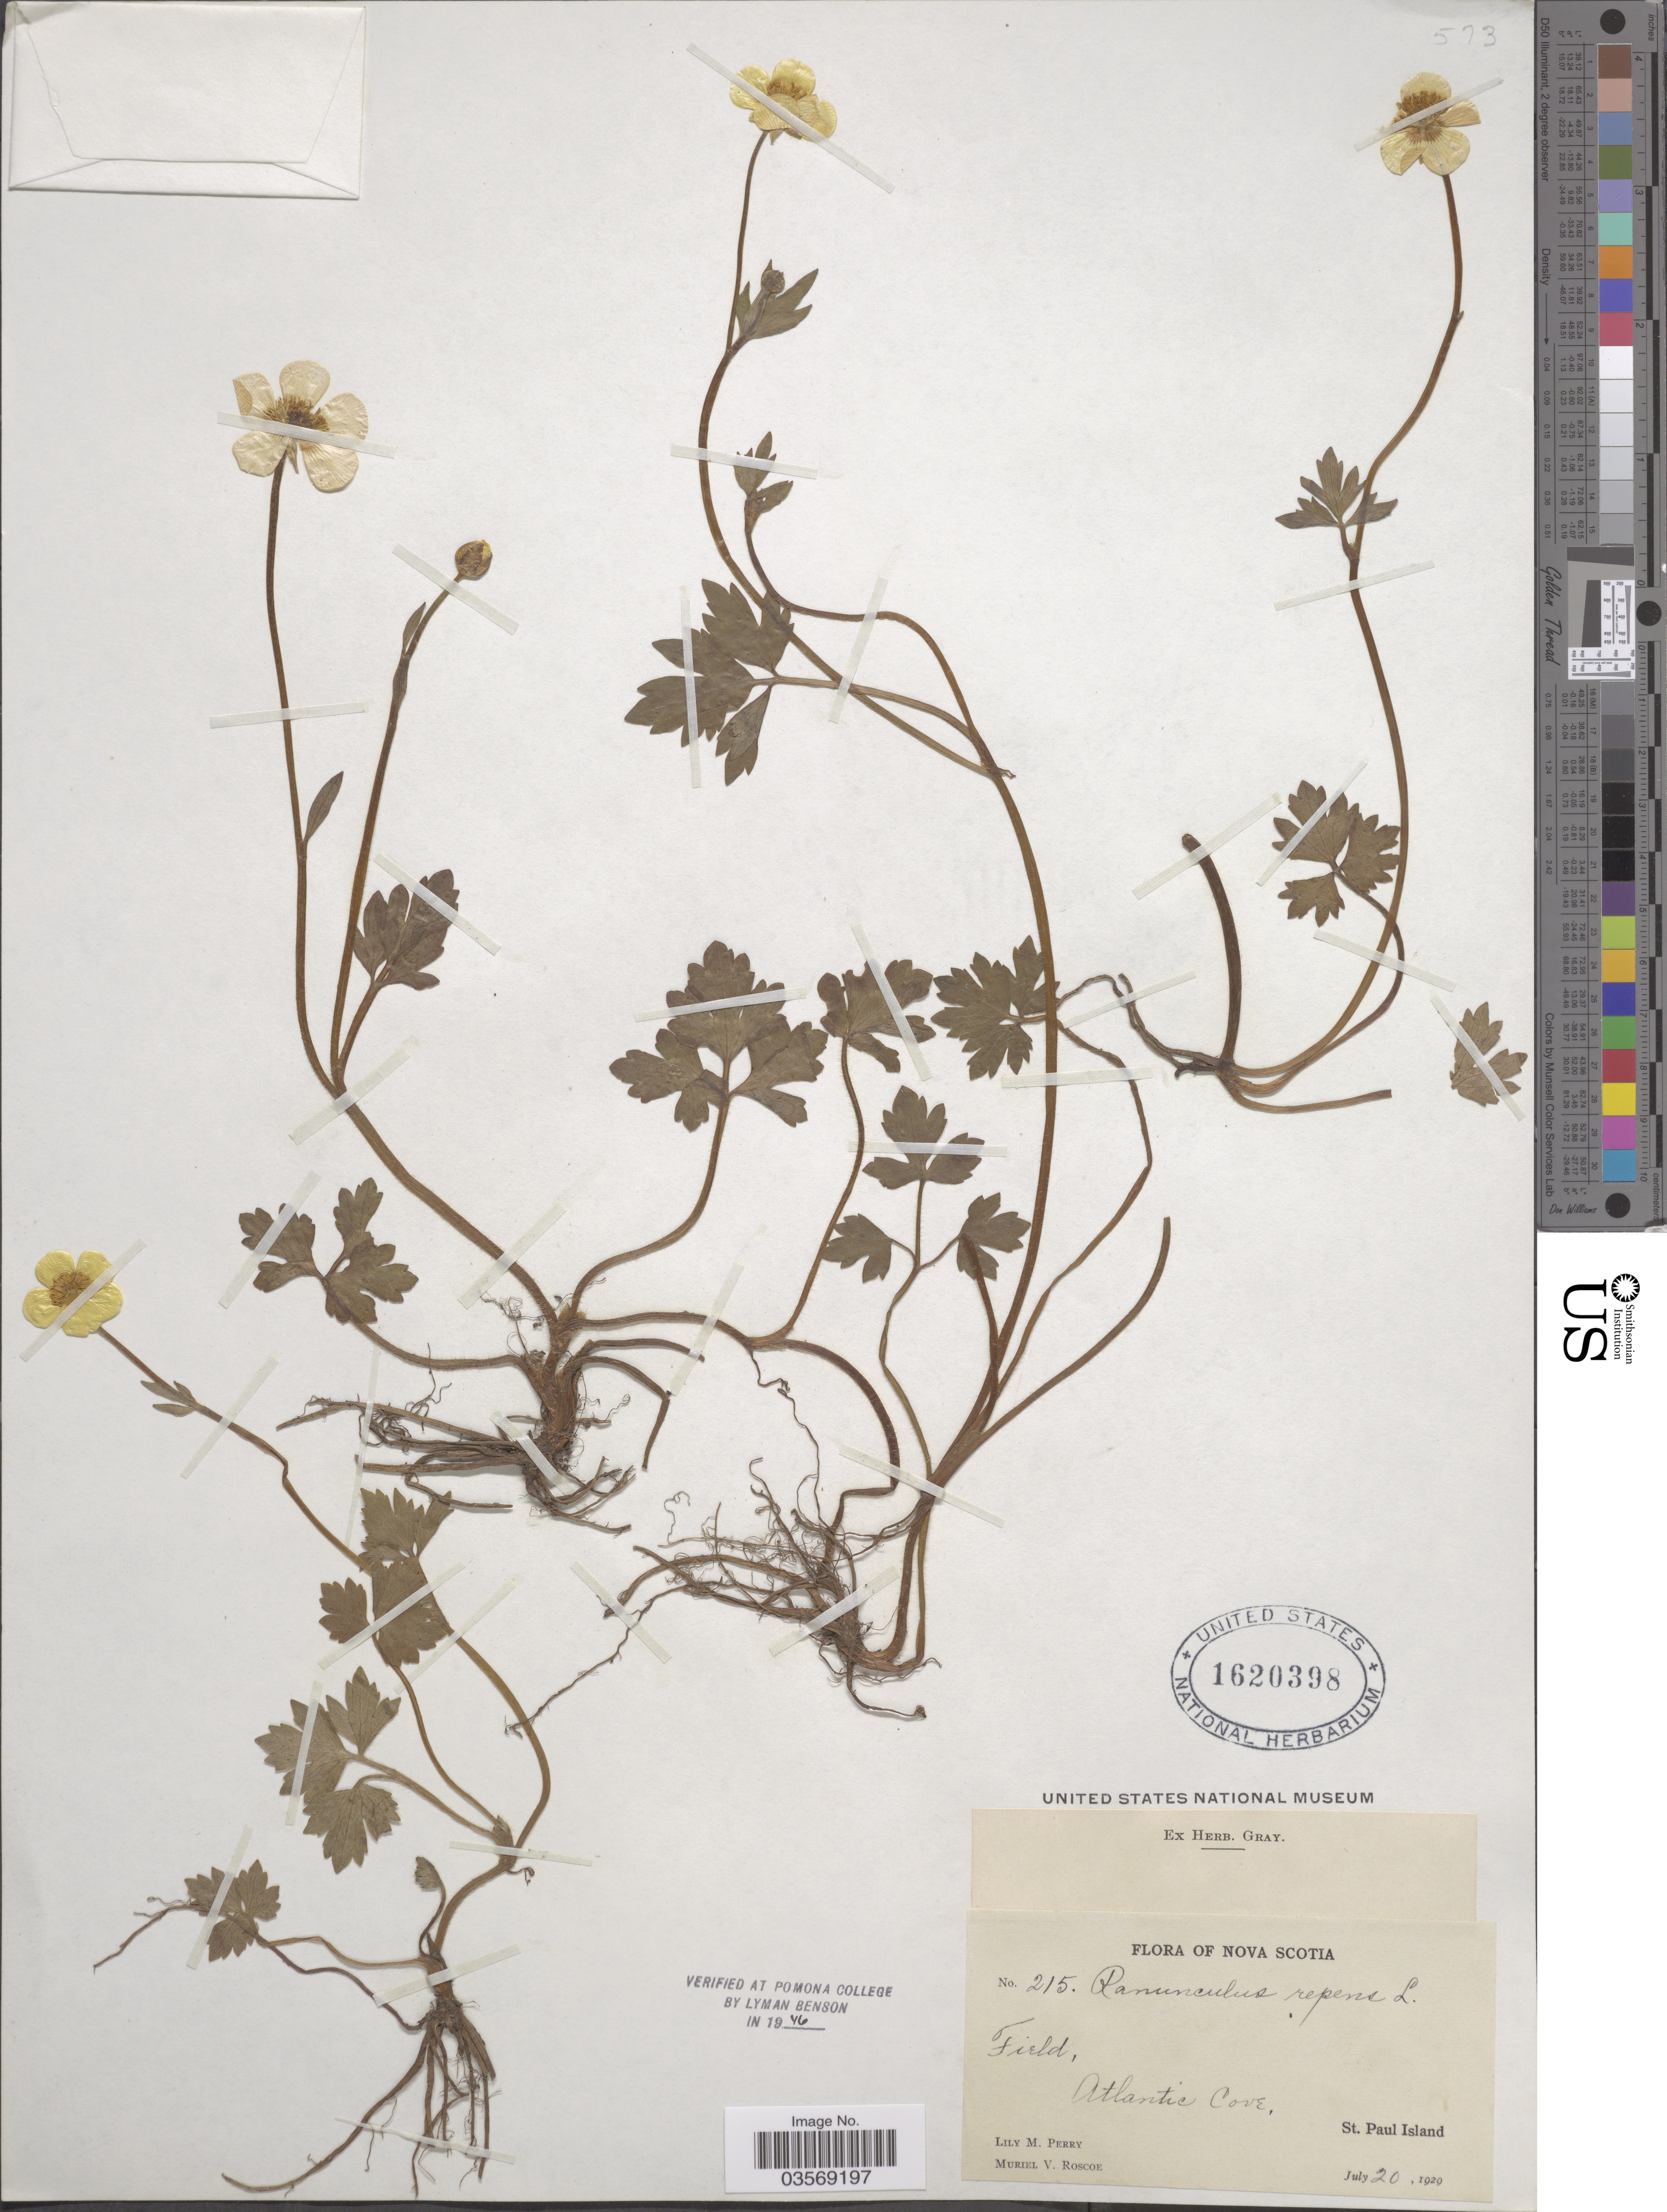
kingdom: Plantae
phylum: Tracheophyta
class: Magnoliopsida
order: Ranunculales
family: Ranunculaceae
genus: Ranunculus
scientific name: Ranunculus repens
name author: L.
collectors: L. M. Perry & M. Roscoe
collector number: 215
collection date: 1929-07-20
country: Canada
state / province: Nova Scotia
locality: Atlantic Cove, St. Paul Island.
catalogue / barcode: US 1620398